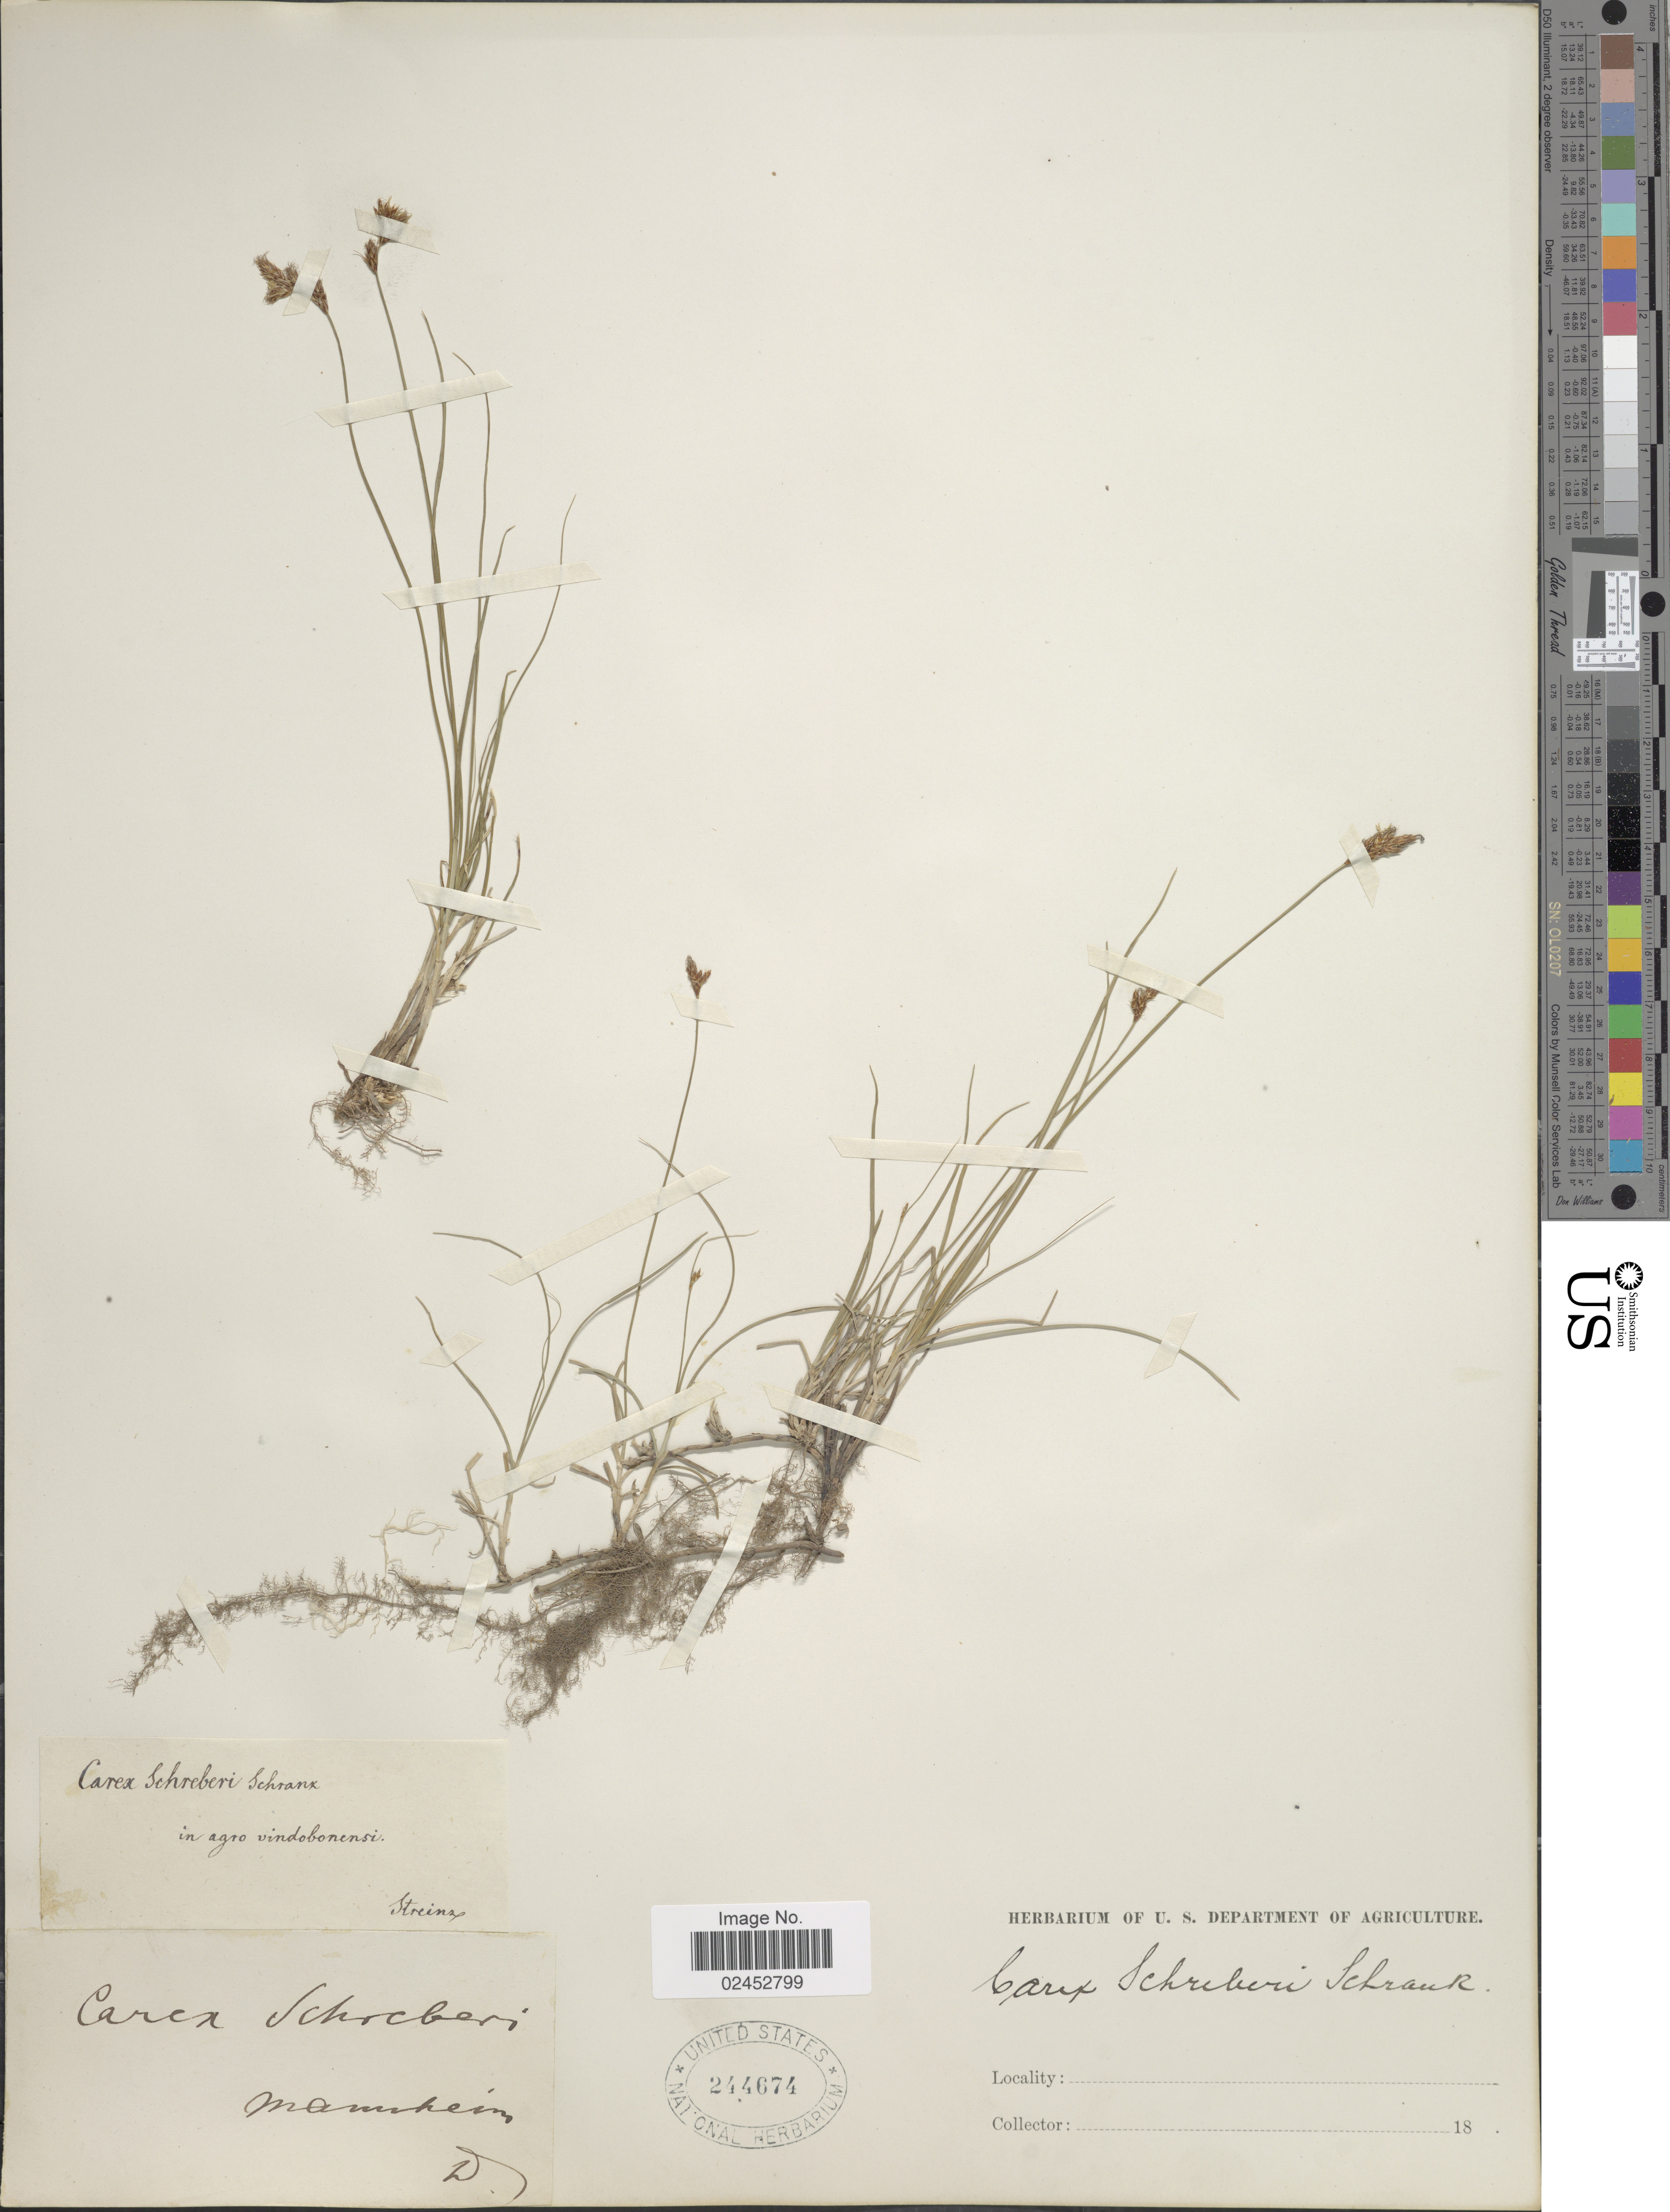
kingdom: Plantae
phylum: Tracheophyta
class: Liliopsida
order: Poales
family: Cyperaceae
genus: Carex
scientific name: Carex praecox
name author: Schreb.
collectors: Streinz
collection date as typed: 18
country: Germany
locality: Mannheim, in agro vindoonensi.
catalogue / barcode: US 244674